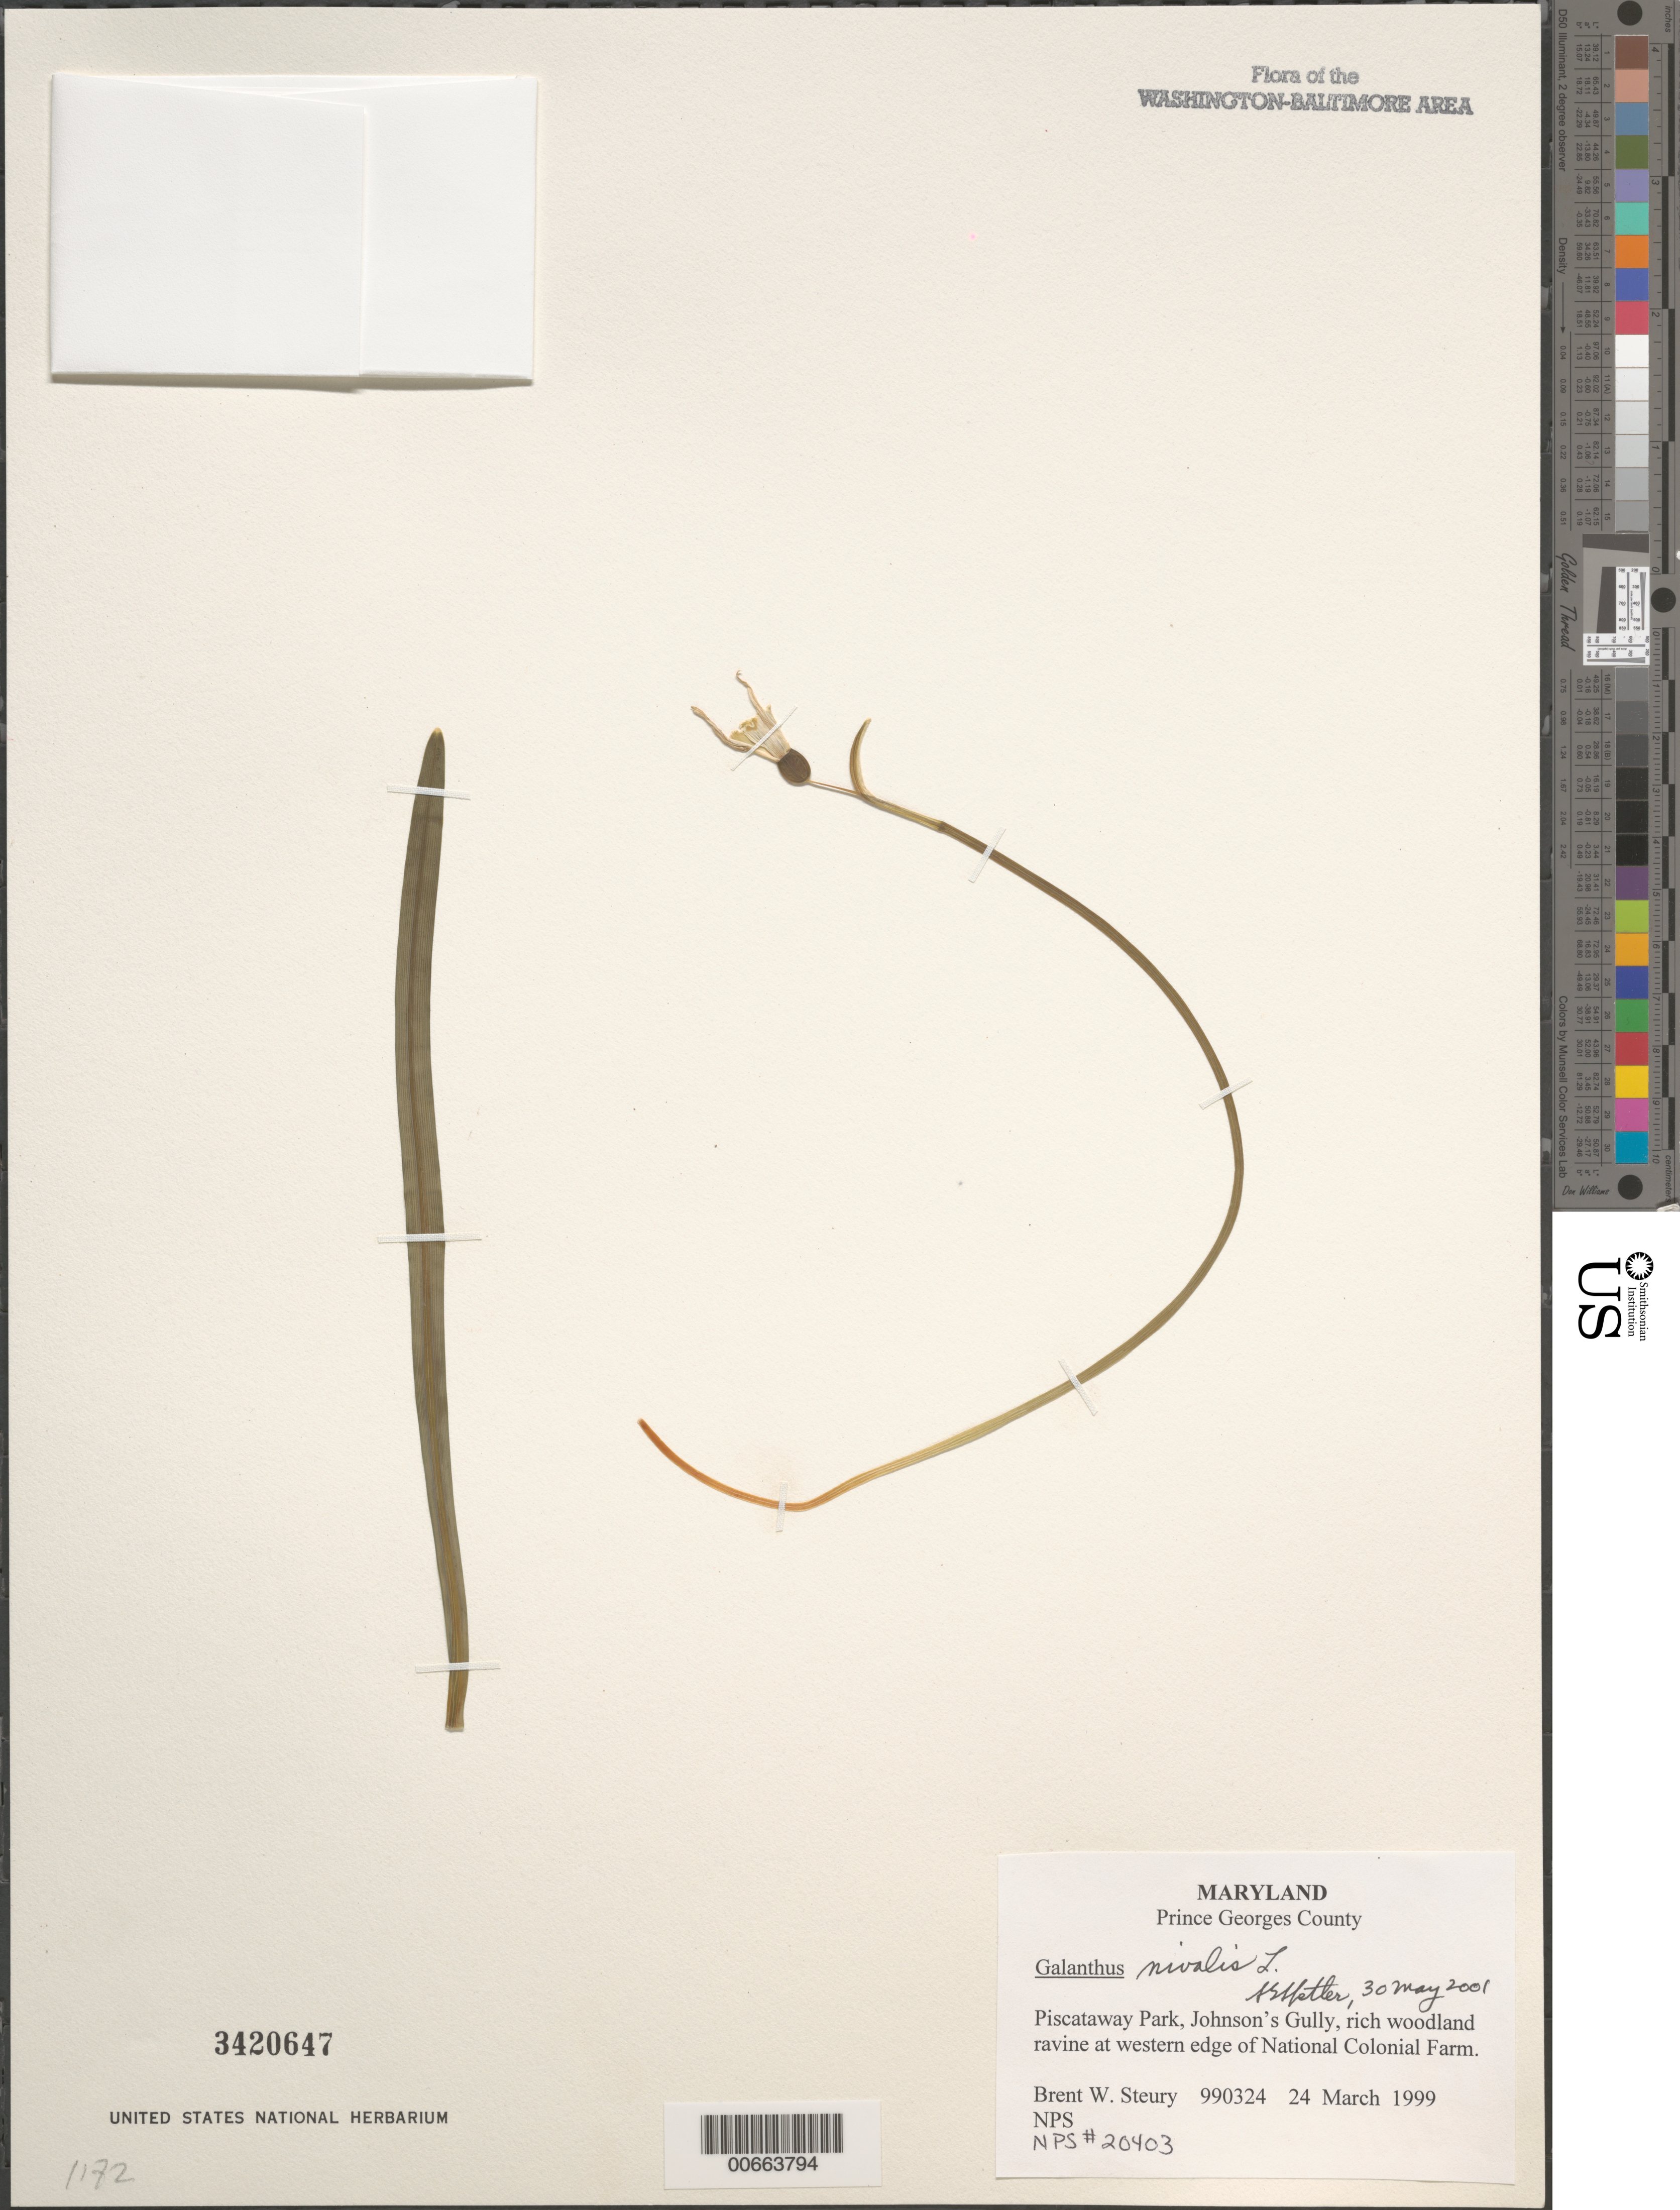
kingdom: Plantae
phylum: Tracheophyta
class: Liliopsida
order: Asparagales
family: Amaryllidaceae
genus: Galanthus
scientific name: Galanthus nivalis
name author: L.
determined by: Shetler, Stanwyn G., (US), NMNH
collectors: B. Steury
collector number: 990324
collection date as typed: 24 Mar 1999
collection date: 1999-03-24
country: United States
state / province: Maryland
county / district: Prince George's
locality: Piscataway Park, Johnson's Gully at western edge of National Colonial Farm.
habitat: Rich woodland.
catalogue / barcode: US 3420647